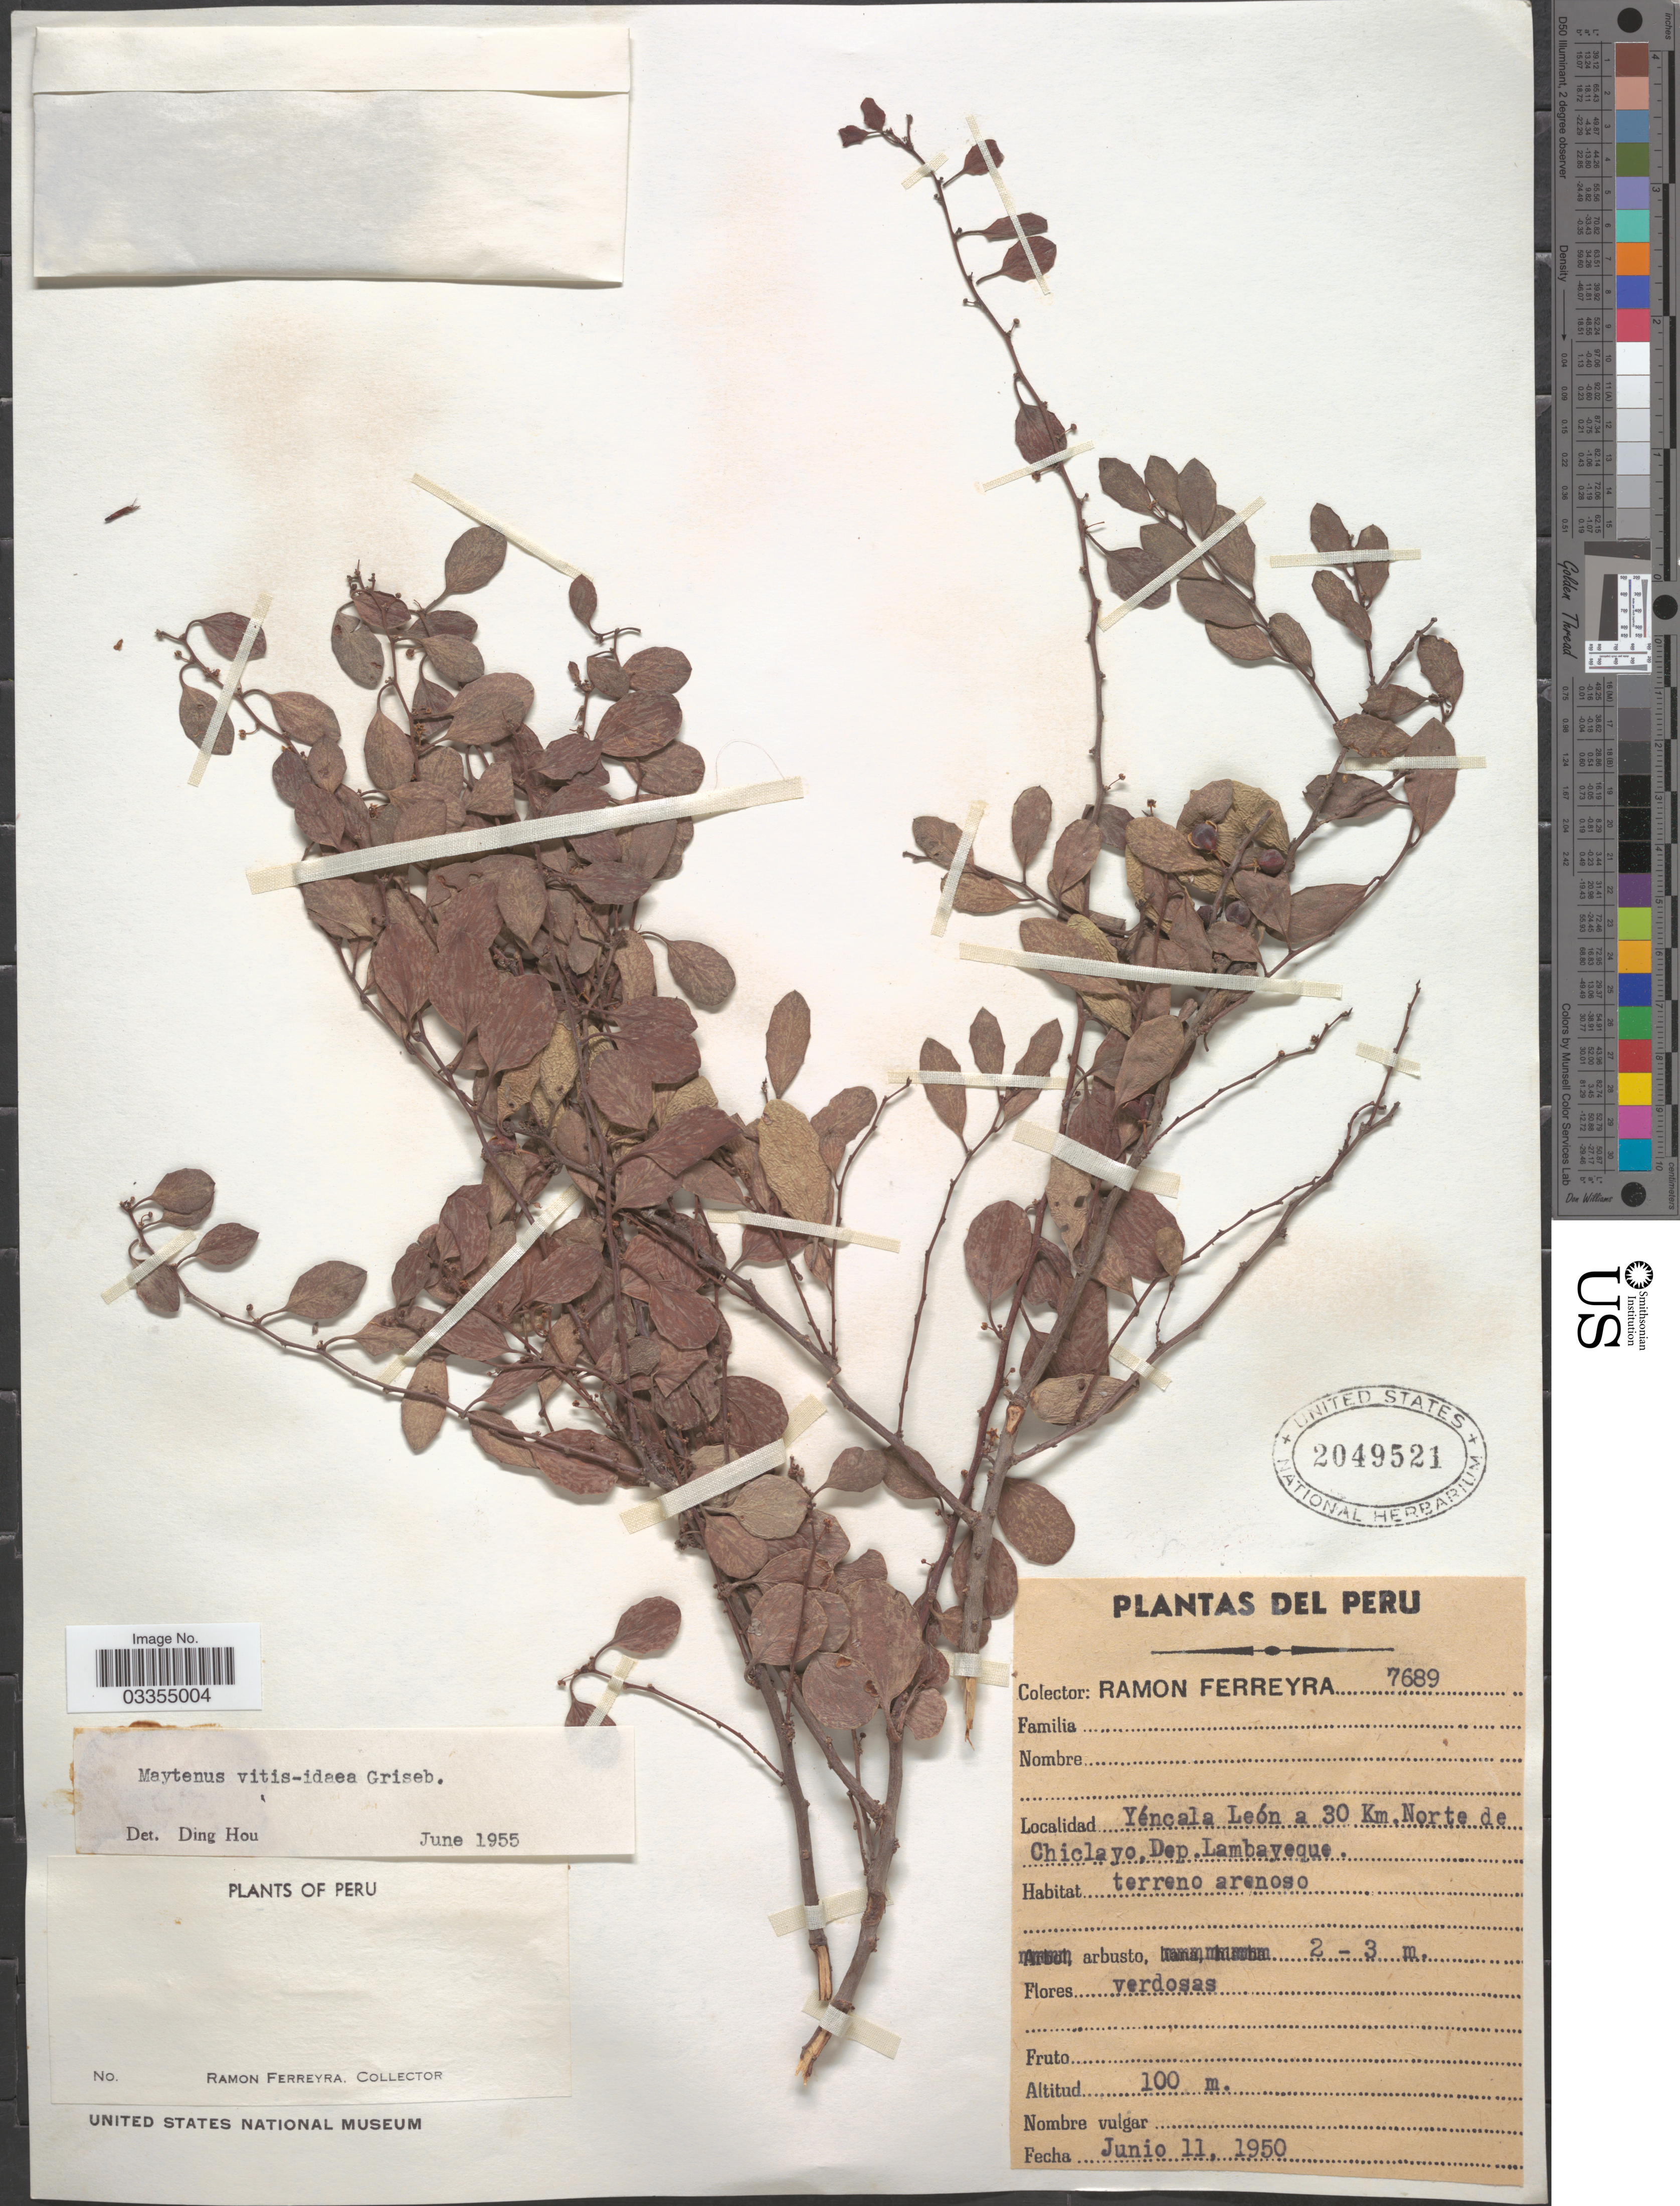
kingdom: Plantae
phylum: Tracheophyta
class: Magnoliopsida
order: Celastrales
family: Celastraceae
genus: Tricerma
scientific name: Tricerma orbiculare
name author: (Humb. & Bonpl. ex Schult.) Lundell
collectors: R. A. Ferreyra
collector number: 7689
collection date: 1950-06-11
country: Peru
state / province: Lambayeque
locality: Yéncala León a 30 Km. Norte de Chiclayo, Dep. Lambayeque.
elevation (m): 100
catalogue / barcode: US 2049521